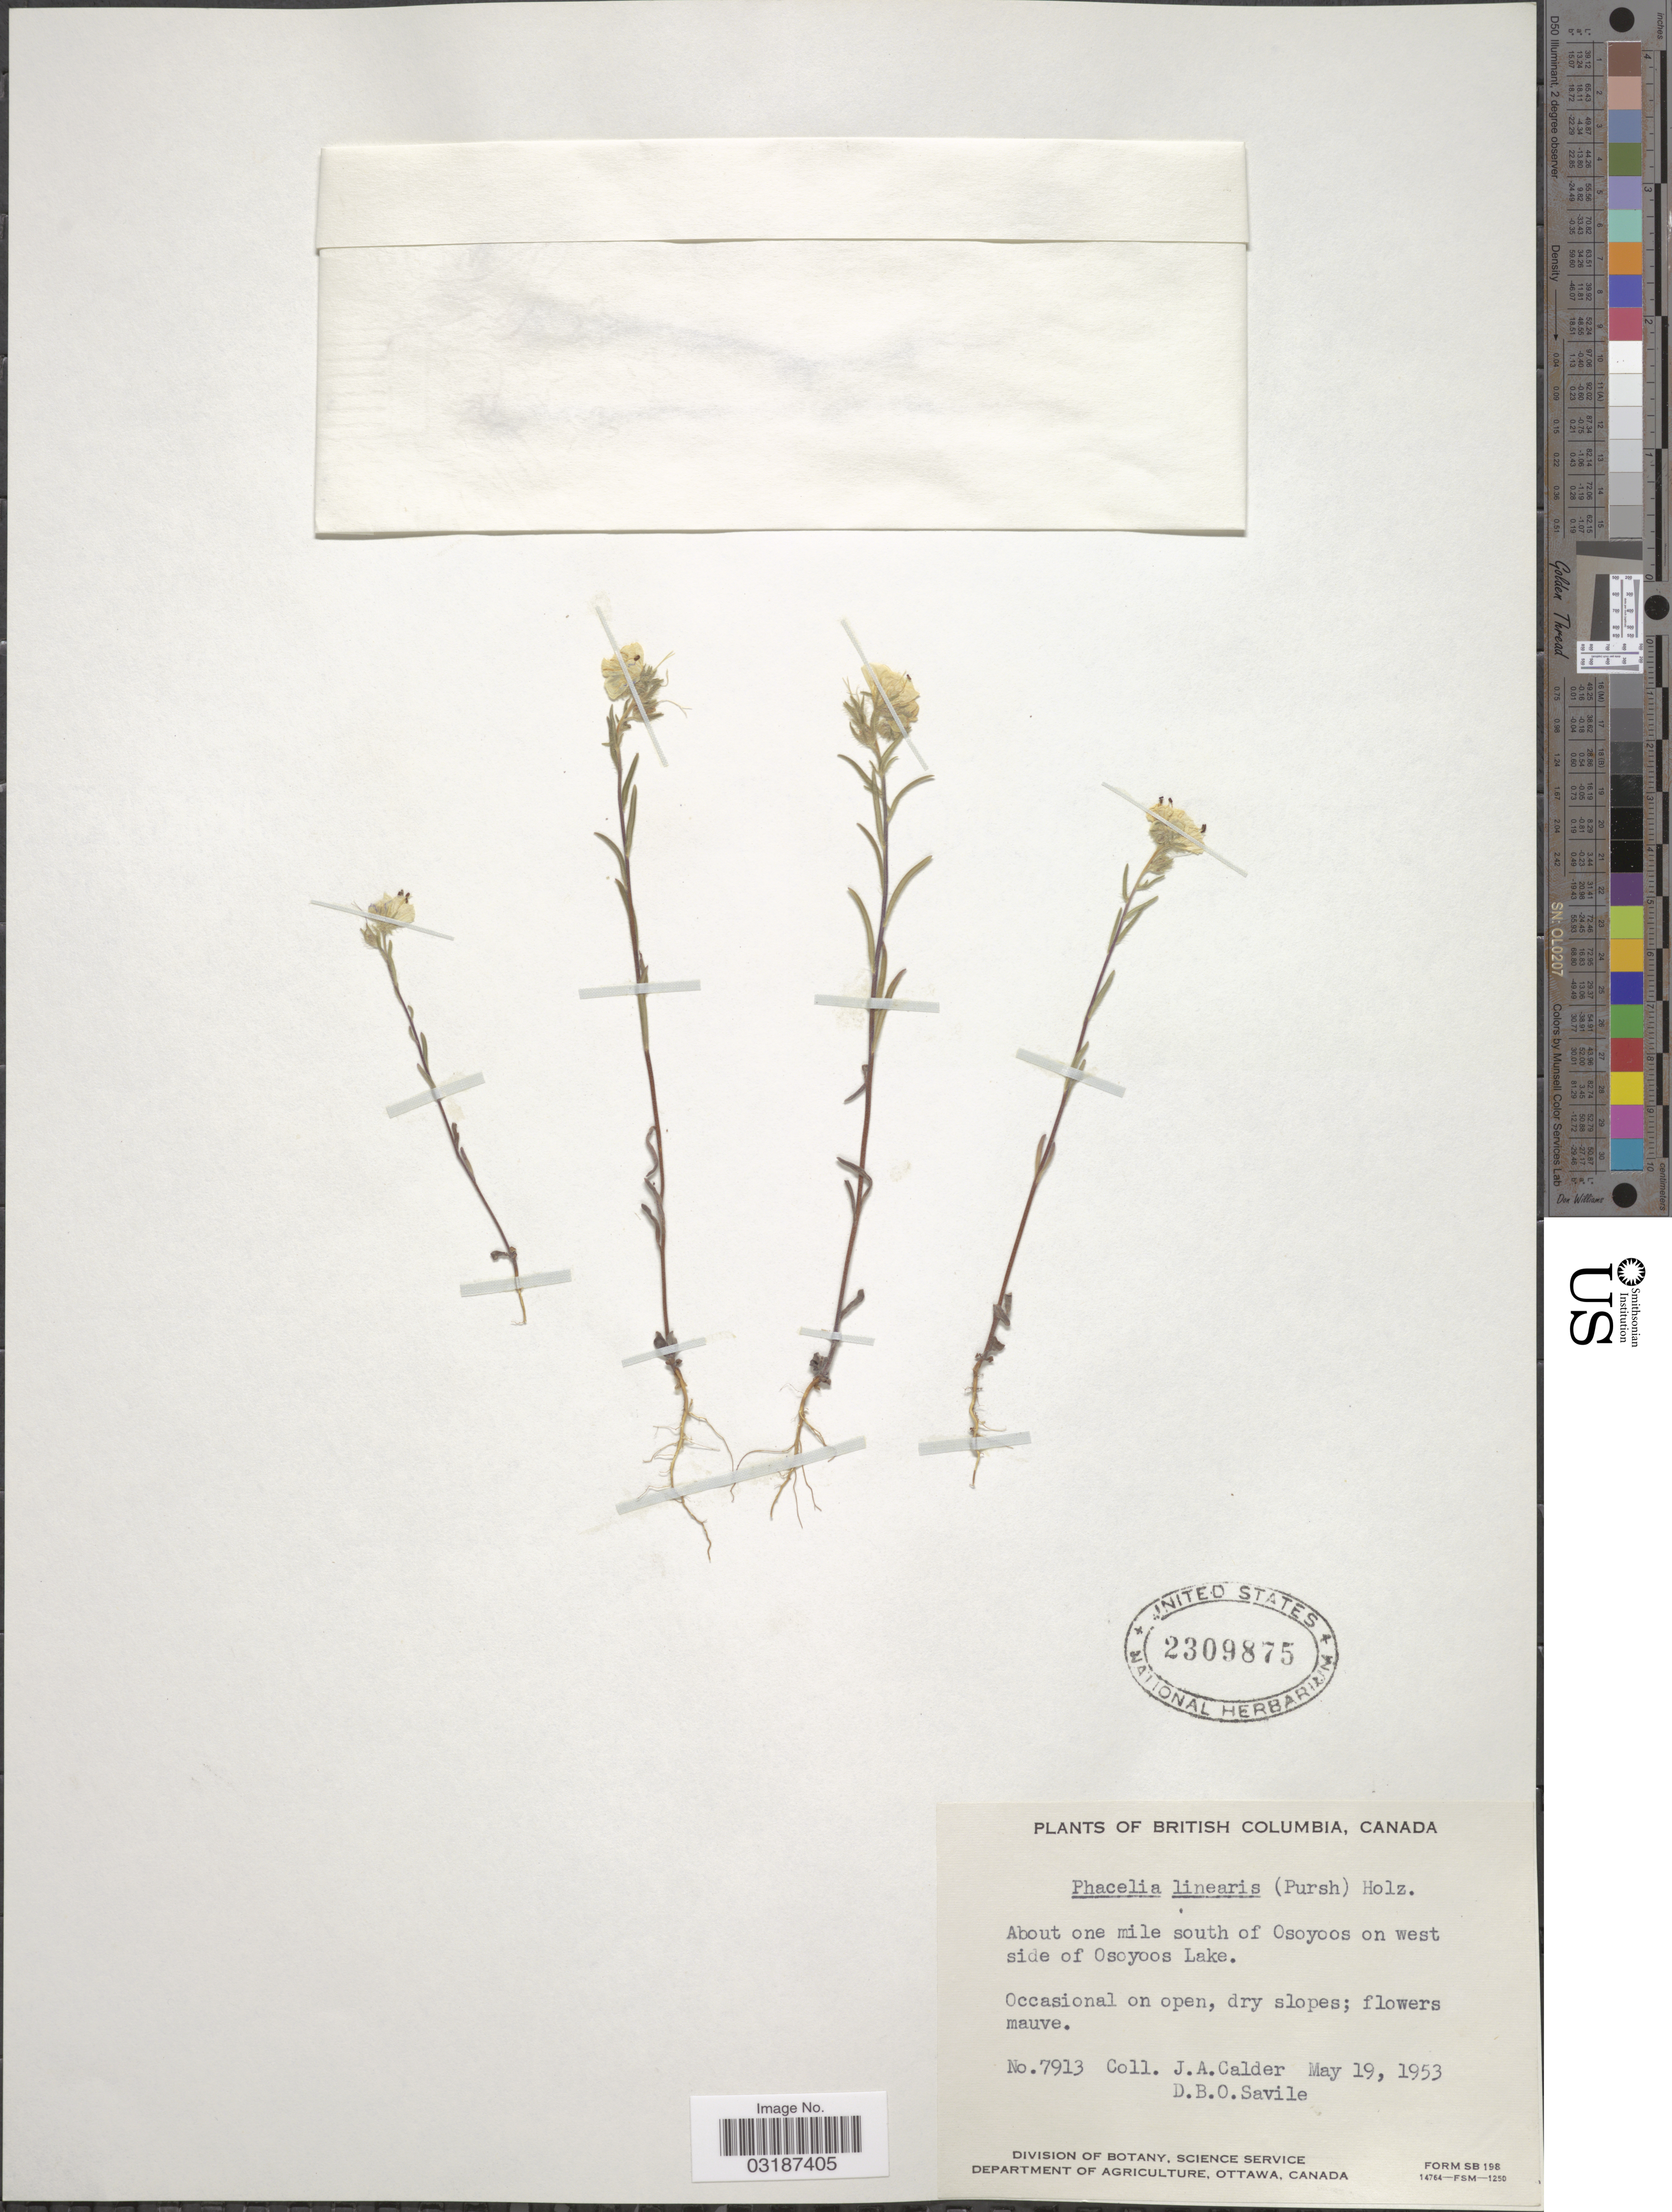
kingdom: Plantae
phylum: Tracheophyta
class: Magnoliopsida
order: Boraginales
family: Hydrophyllaceae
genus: Phacelia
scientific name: Phacelia linearis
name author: (Pursh) Holz.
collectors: J. A. Calder & D. Savile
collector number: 7913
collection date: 1953-05-19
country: Canada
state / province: British Columbia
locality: About one mile south of Osoyoos on west side of Osoyoos Lake.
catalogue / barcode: US 2309875